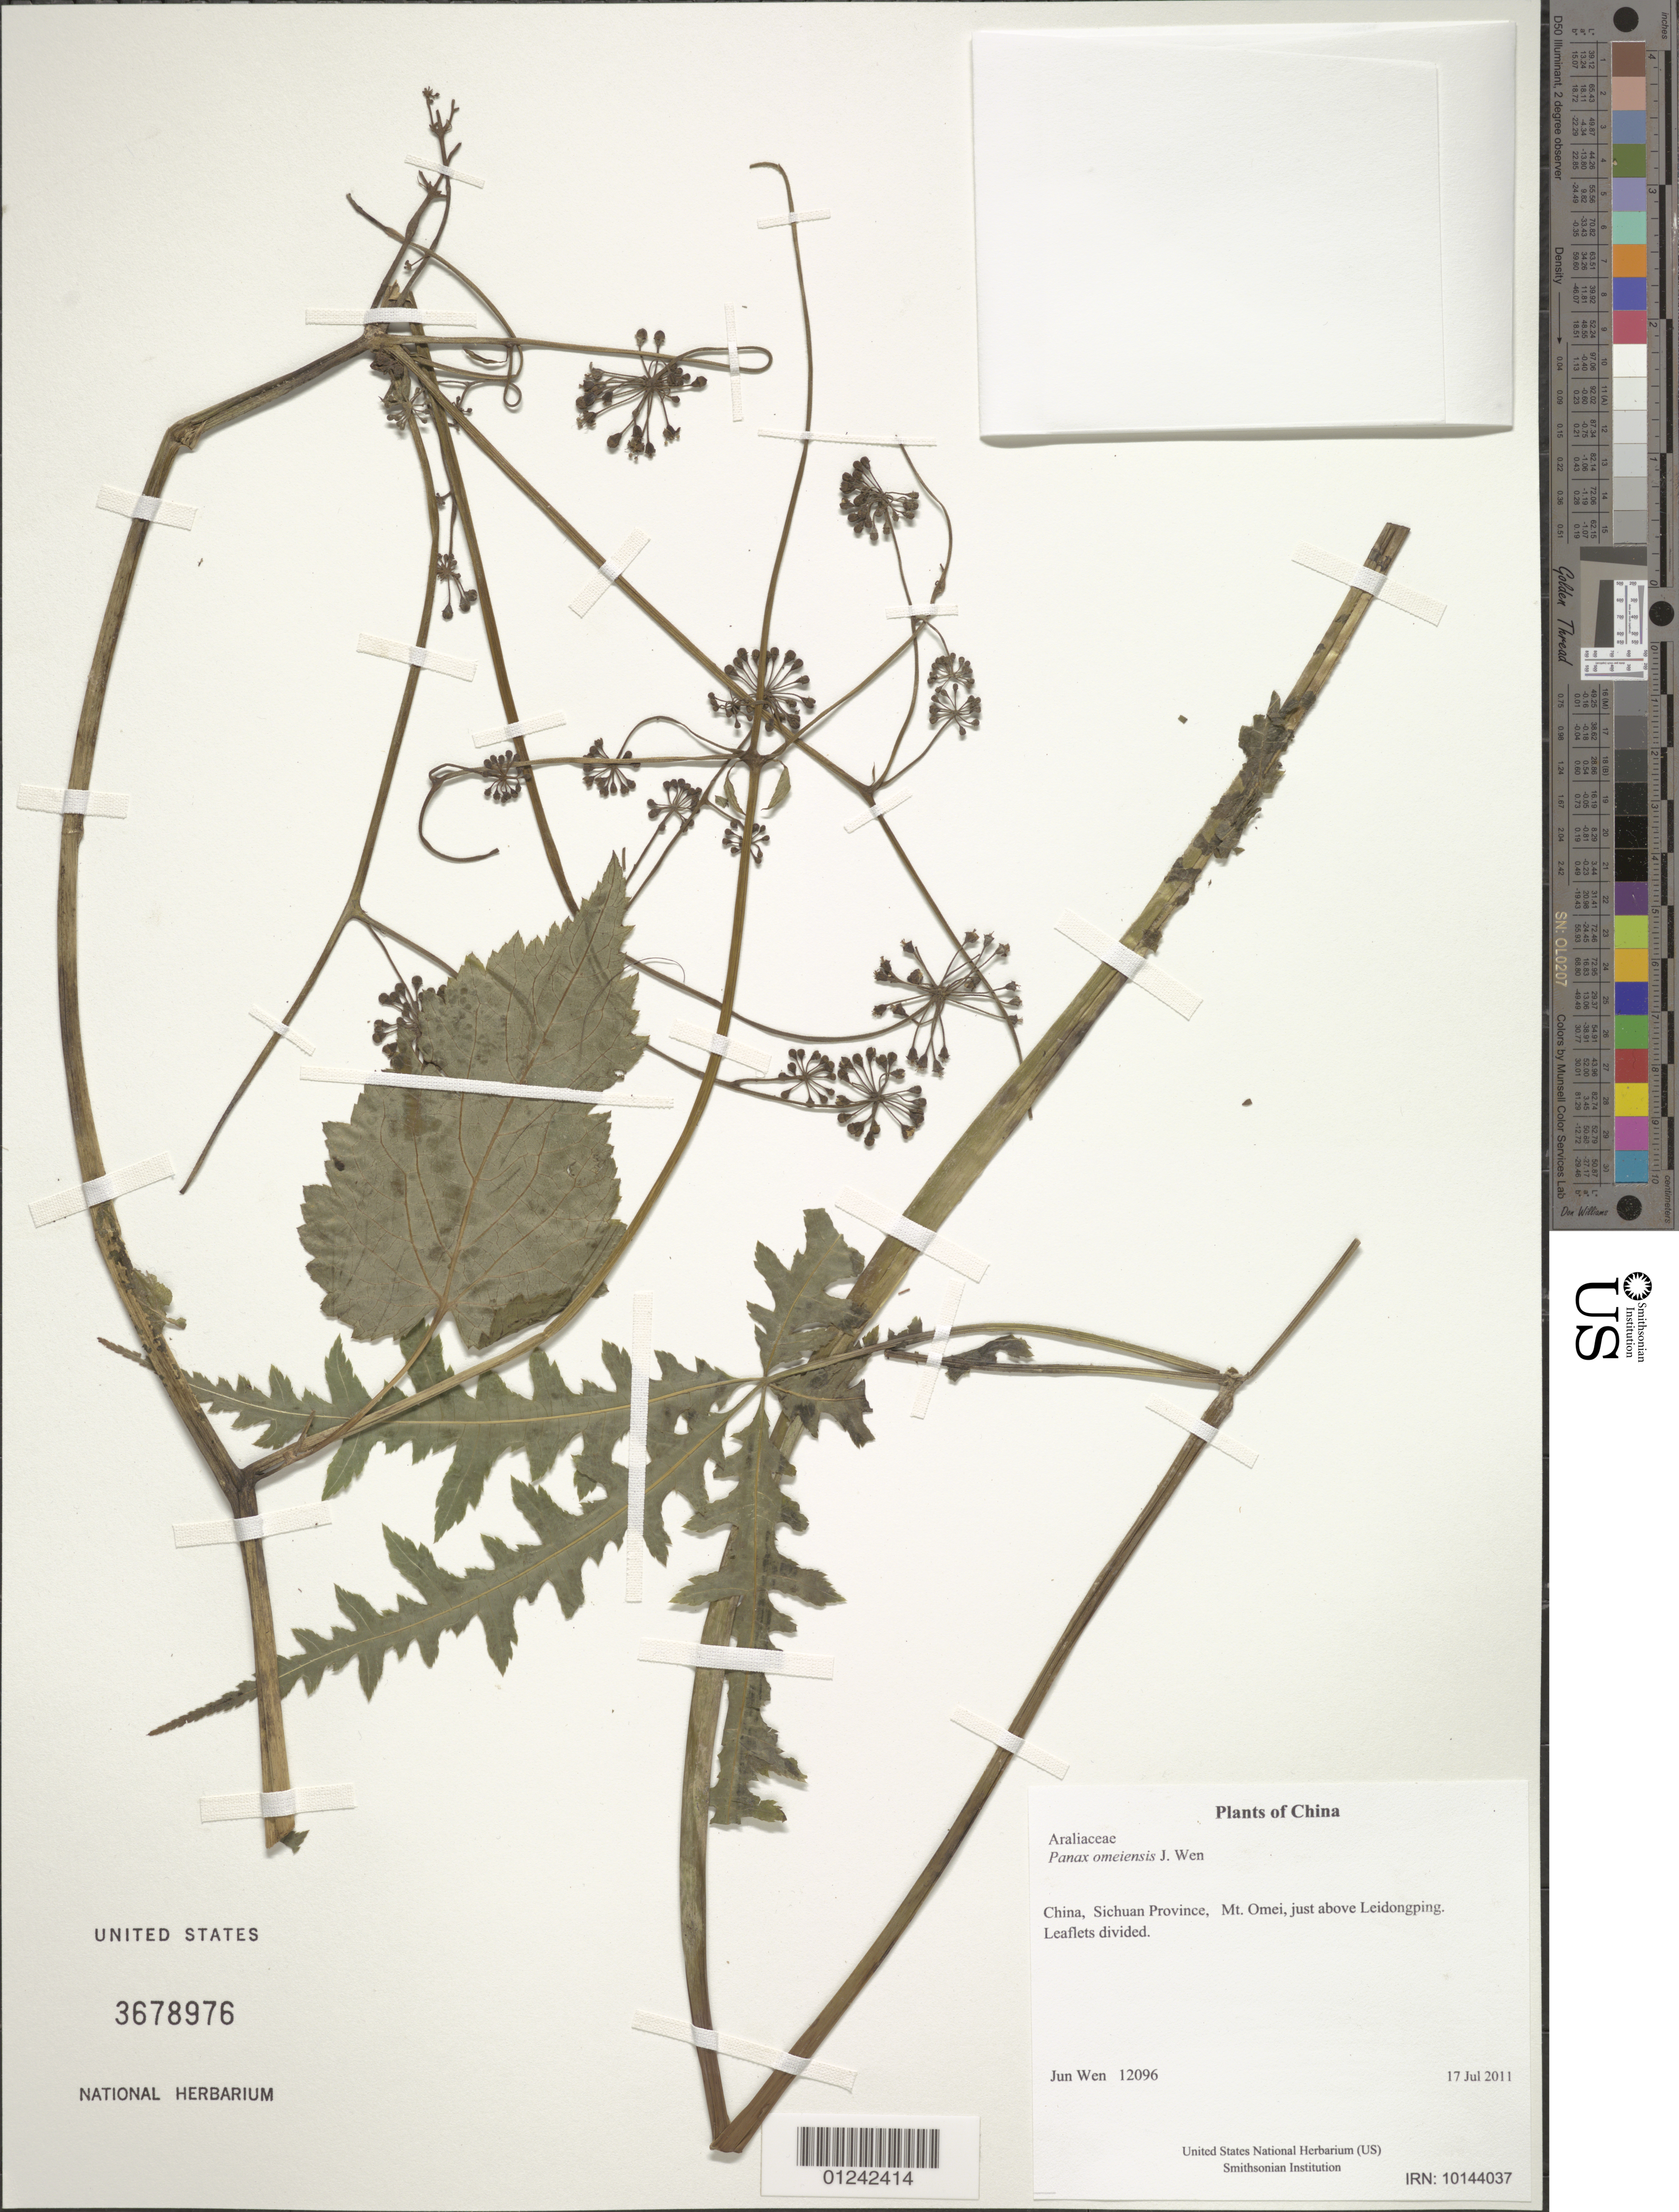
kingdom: Plantae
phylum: Tracheophyta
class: Magnoliopsida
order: Apiales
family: Araliaceae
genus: Panax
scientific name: Panax omeiensis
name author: J. Wen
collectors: J. Wen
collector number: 12096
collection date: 2011-07-17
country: China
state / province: Sichuan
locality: Mt. Omei, just above Leidongping.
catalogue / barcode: US 3678976